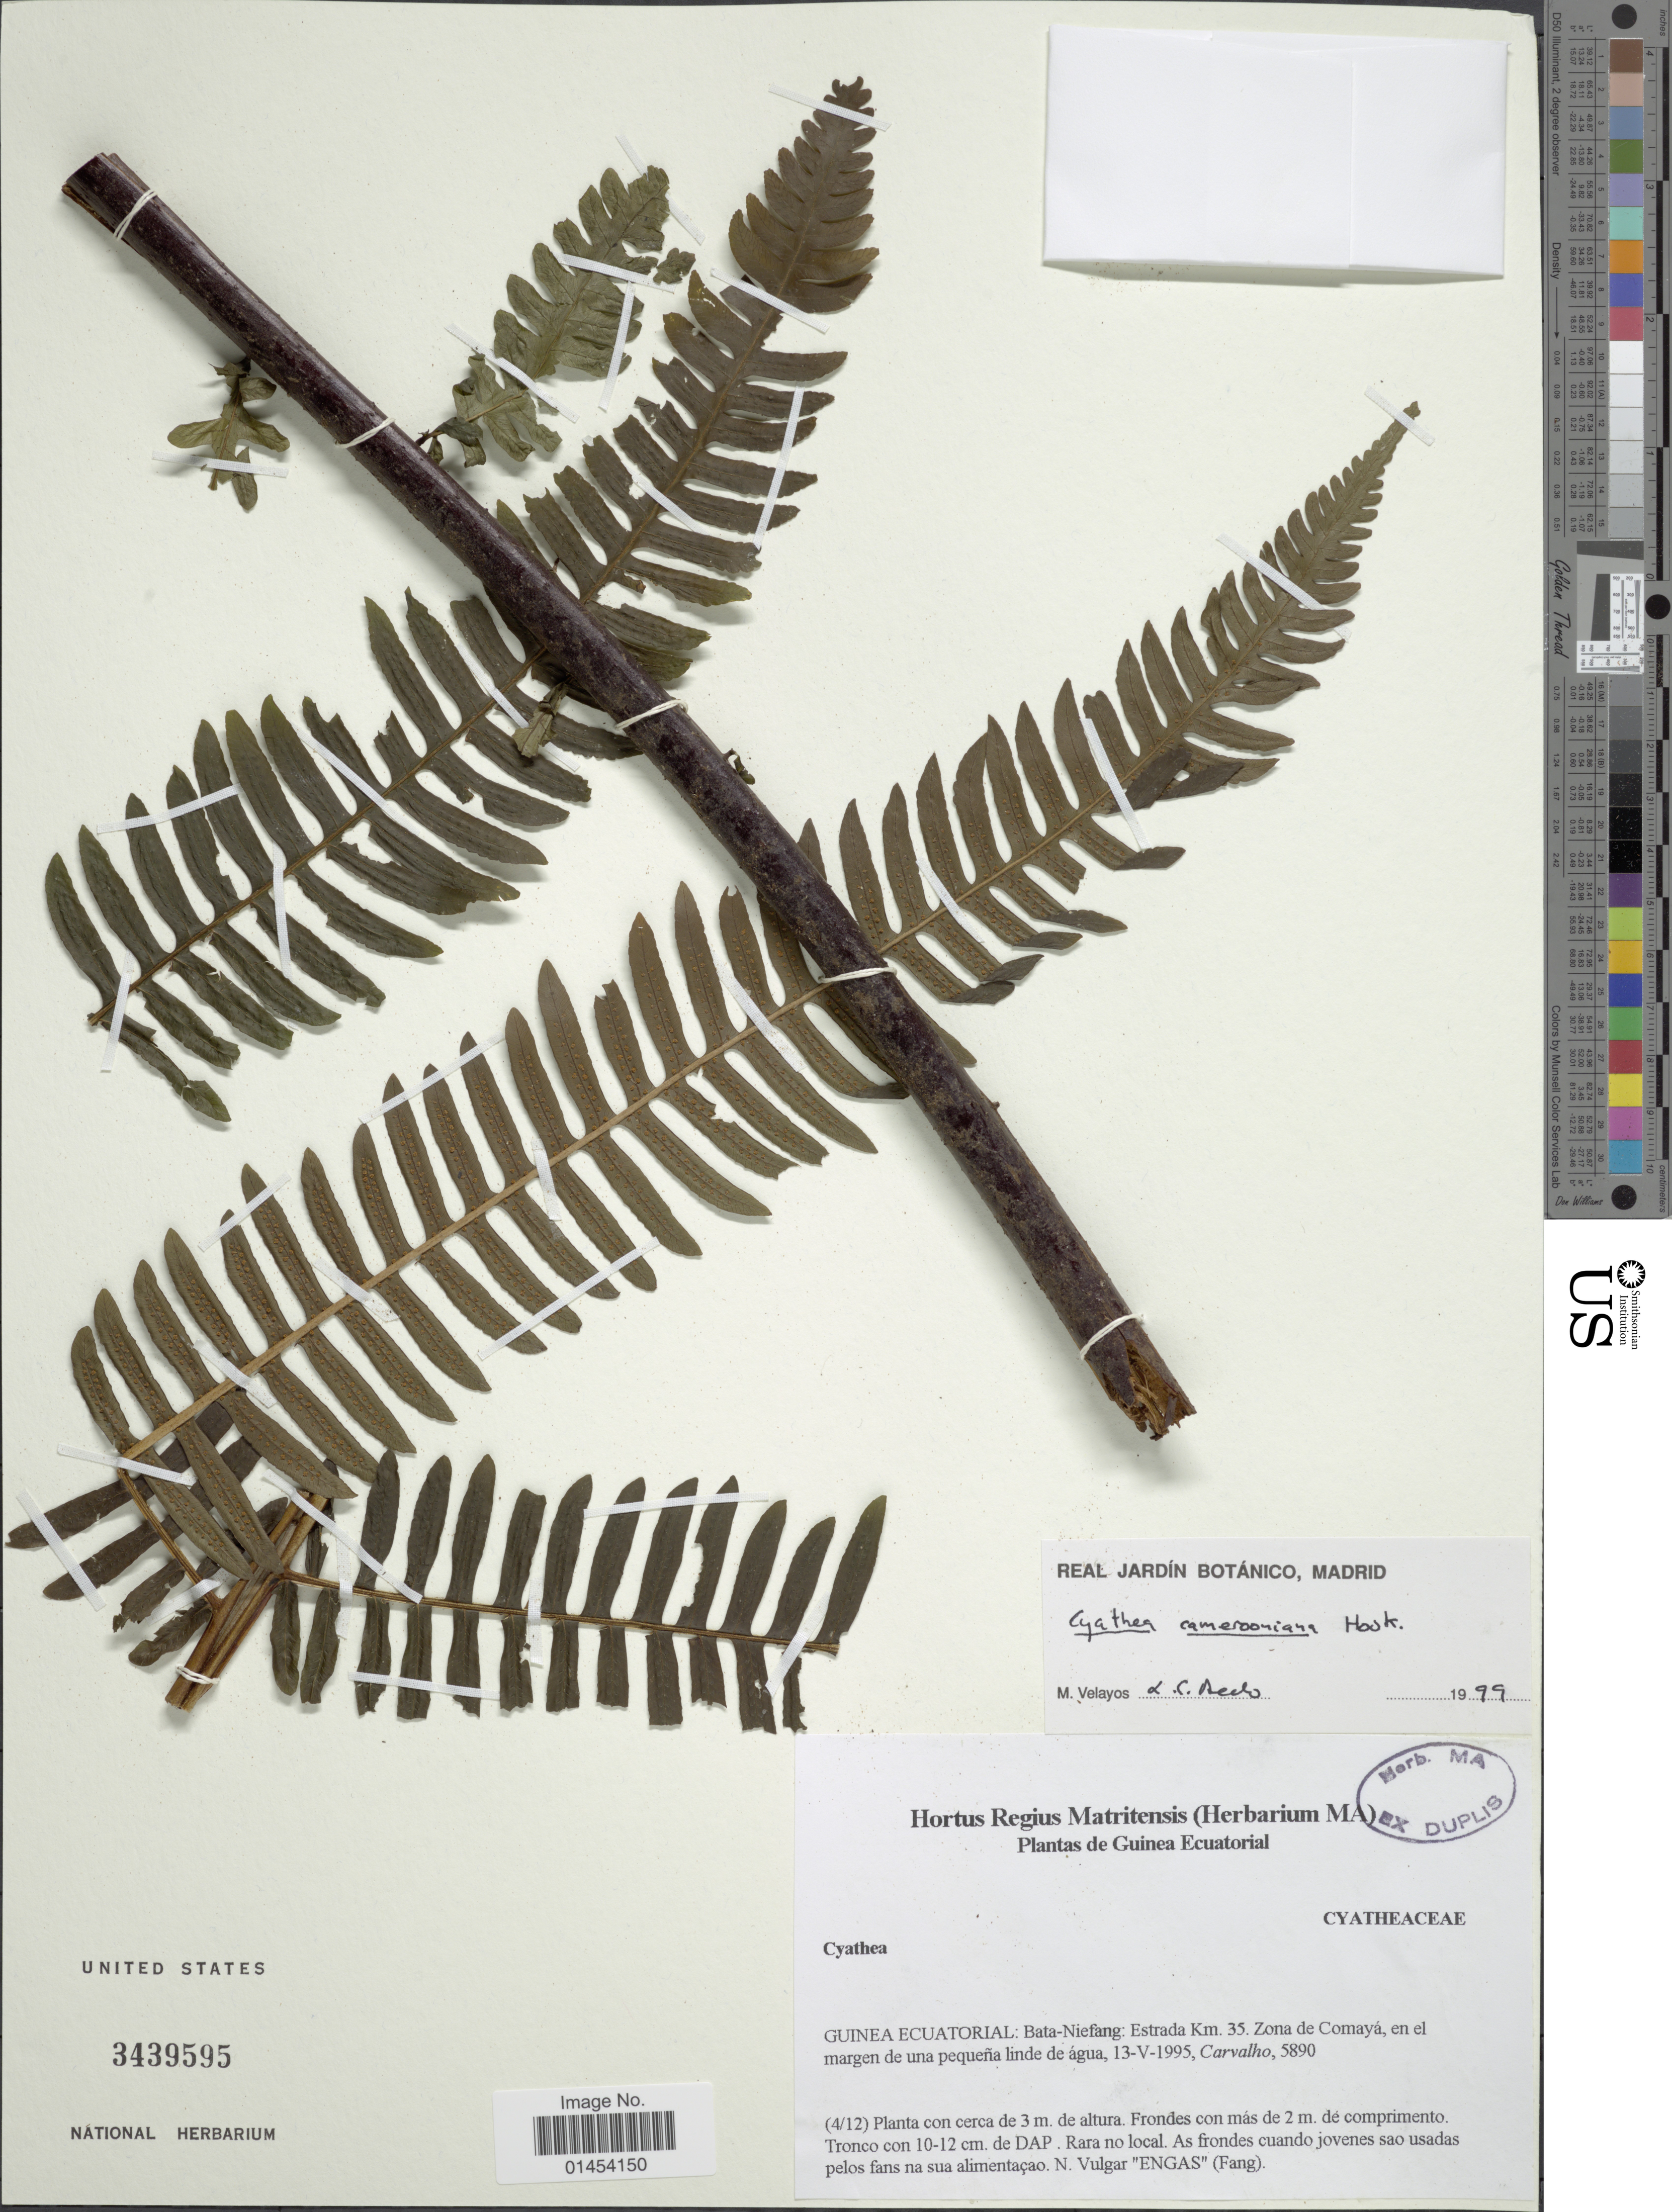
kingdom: Plantae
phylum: Tracheophyta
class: Polypodiopsida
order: Cyatheales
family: Cyatheaceae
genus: Cyathea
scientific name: Cyathea camerooniana var. camerooniana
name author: Hook.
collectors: Carvalho, --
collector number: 5890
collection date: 1995-05-13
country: Equatorial Guinea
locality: Bata-Niefang: Estrada Km. 35. Zona de Comayá, en el margen de una pequeña linde de água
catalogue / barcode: US 3439595